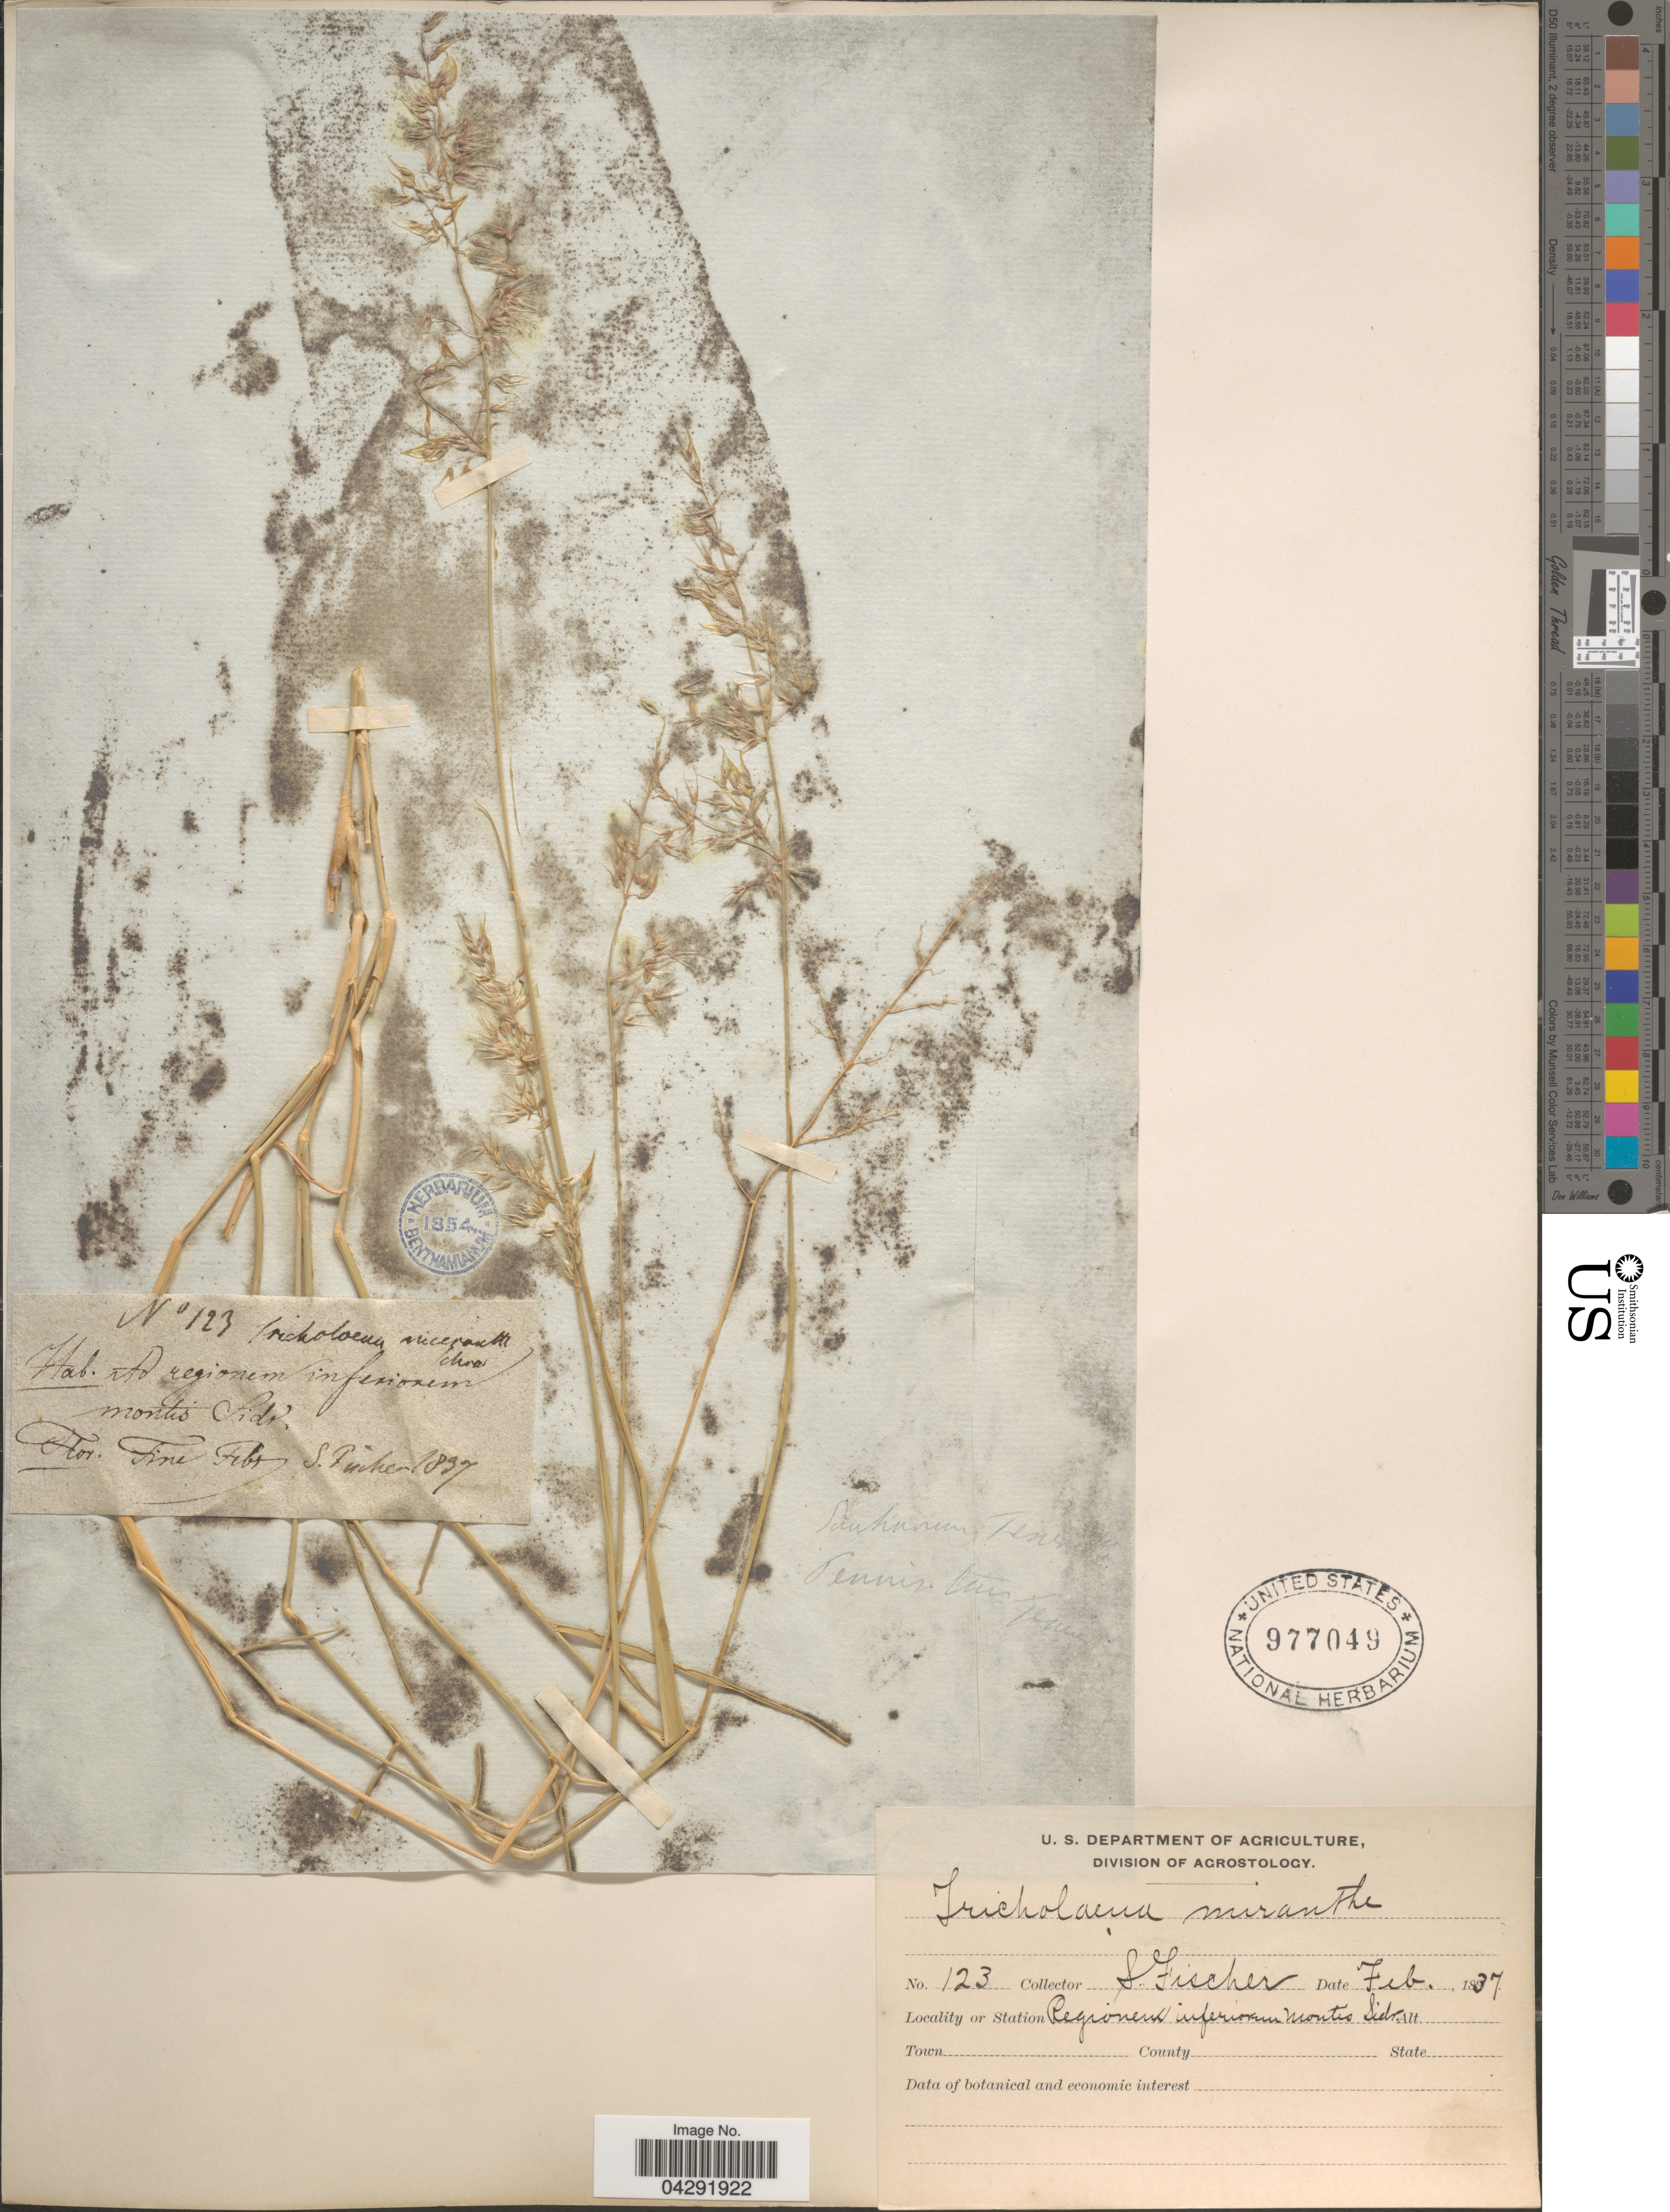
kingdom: Plantae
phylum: Tracheophyta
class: Liliopsida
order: Poales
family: Poaceae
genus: Tricholaena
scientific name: Tricholaena teneriffae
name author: (L.) Link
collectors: S. Fischer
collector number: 123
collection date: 1837-02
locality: Station Regionem inferionem Montis Sidr.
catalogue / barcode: US 977049